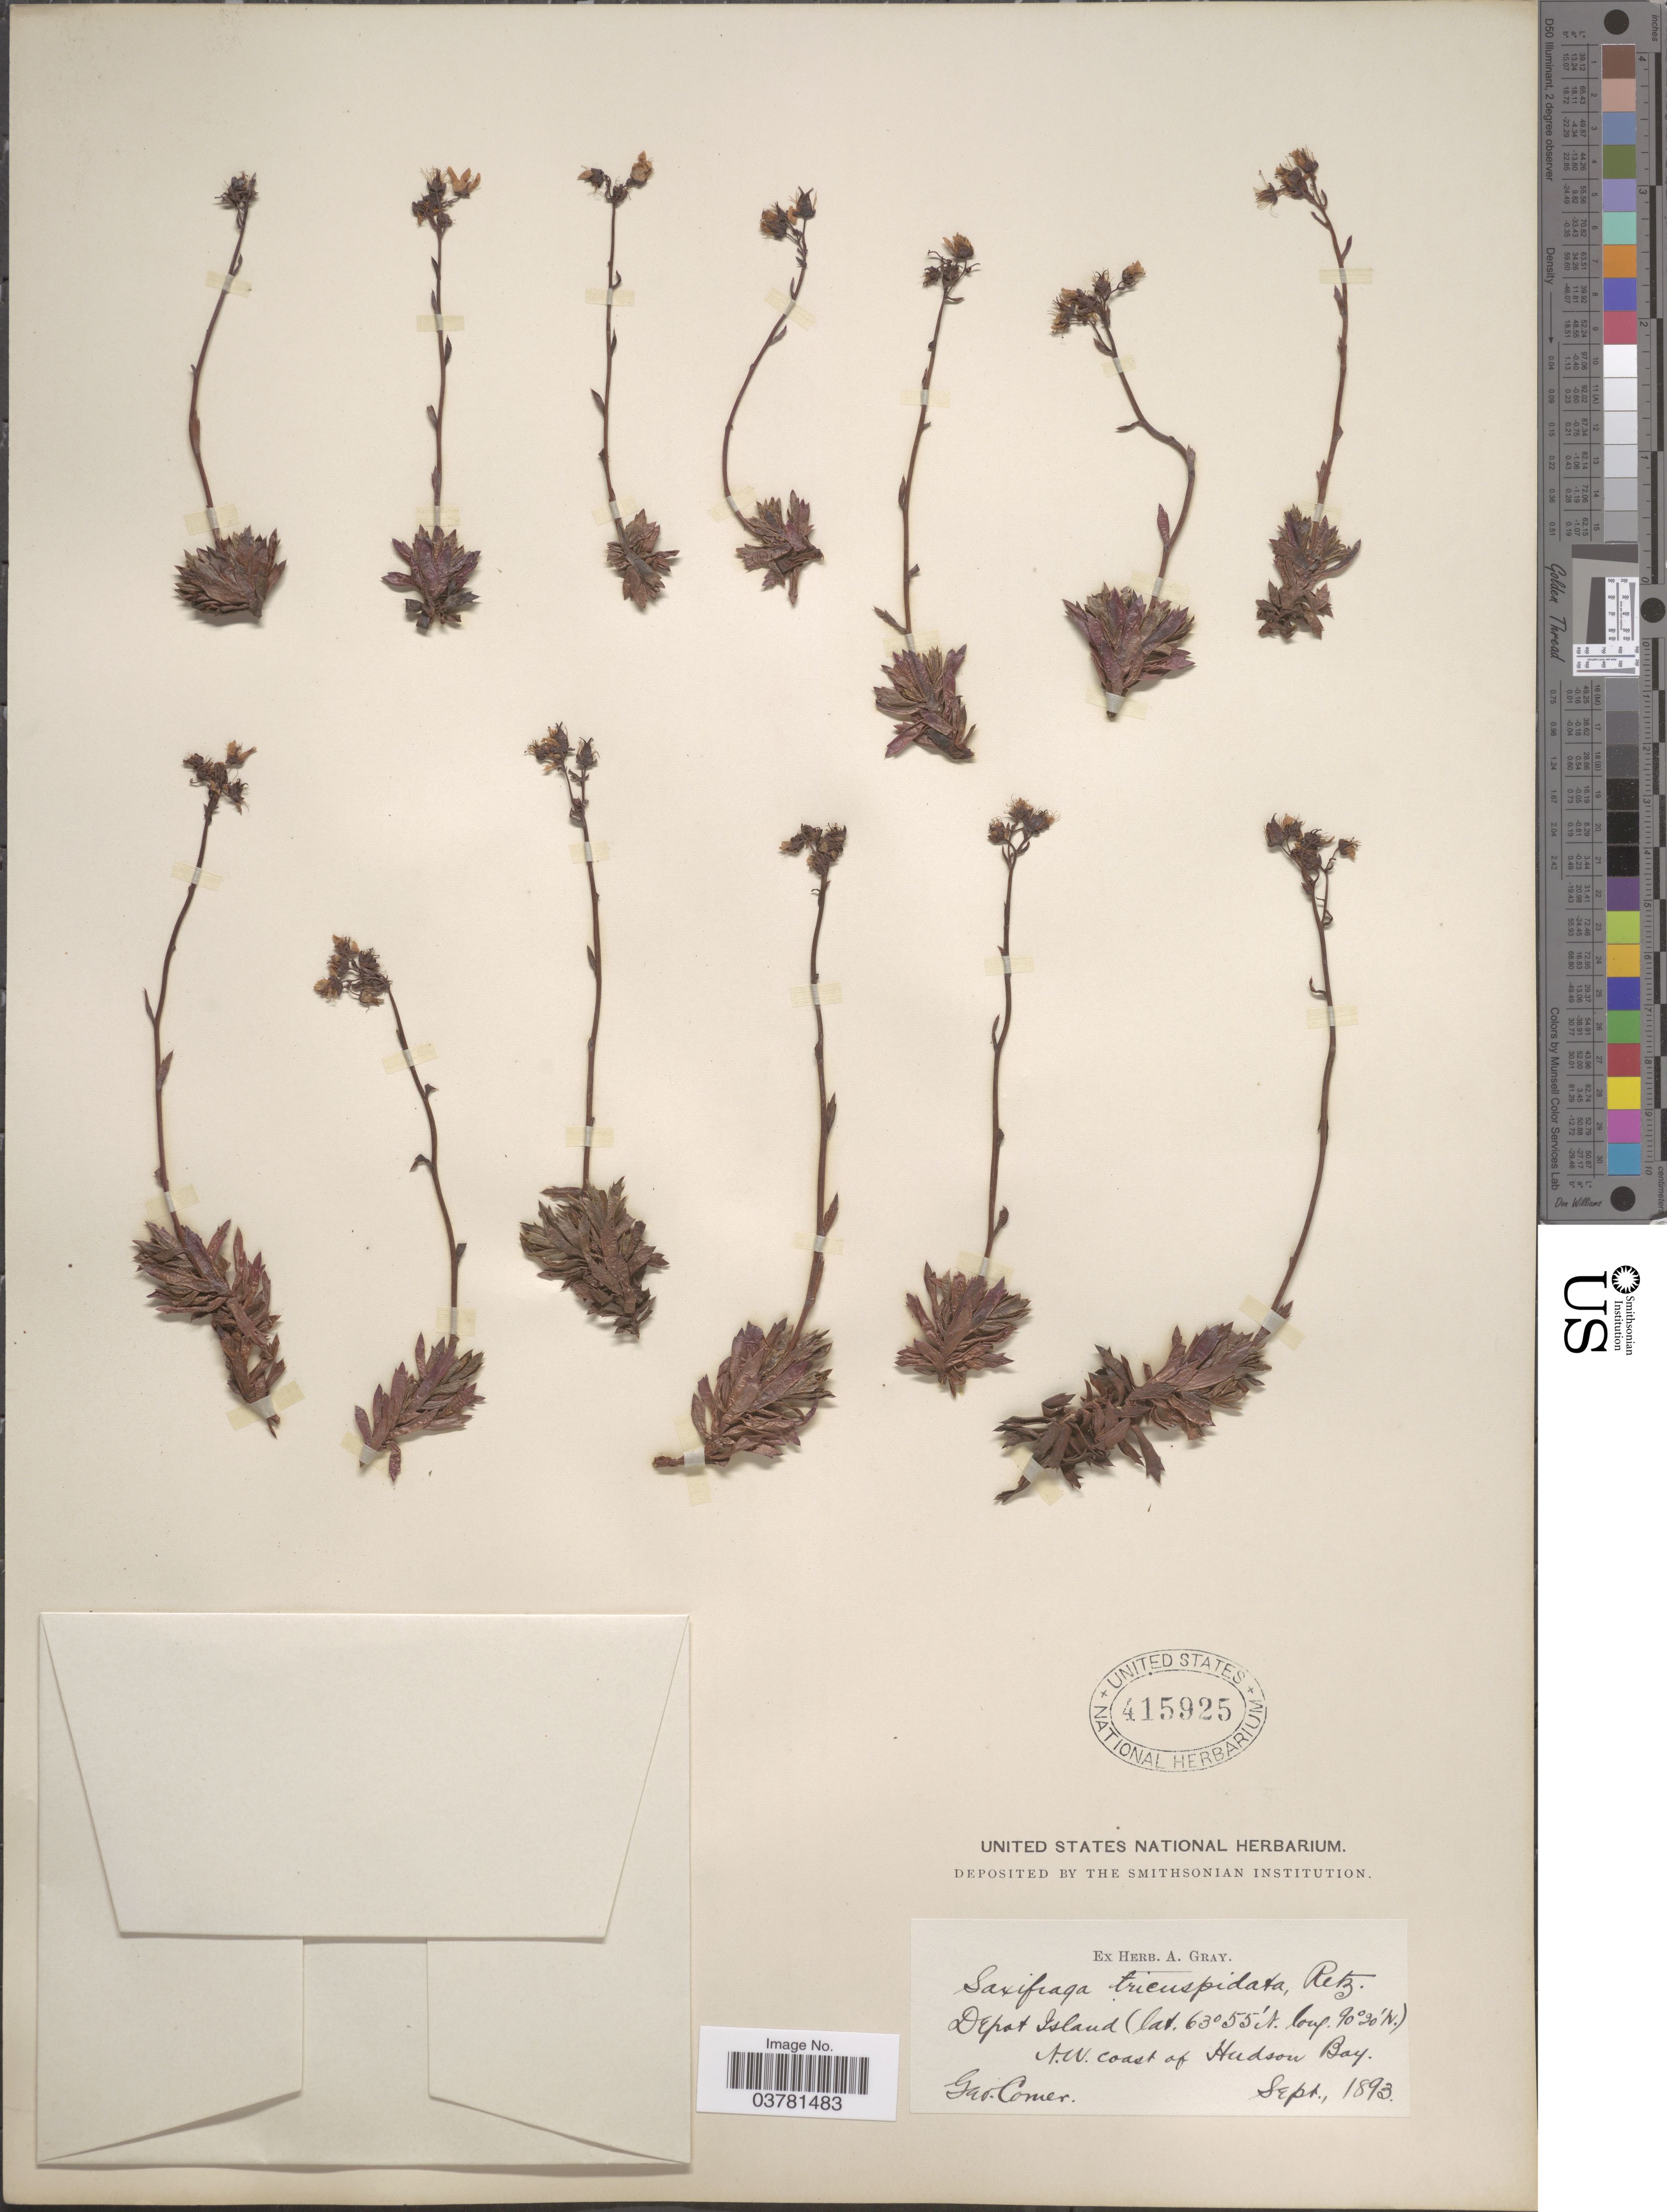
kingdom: Plantae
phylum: Tracheophyta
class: Magnoliopsida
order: Saxifragales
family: Saxifragaceae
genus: Saxifraga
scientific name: Saxifraga tricuspidata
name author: Rottb.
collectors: G. Comer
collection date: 1893-09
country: Canada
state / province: Nunavut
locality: Depot Island. N.W. coast of Hudson Bay.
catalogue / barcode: US 415925